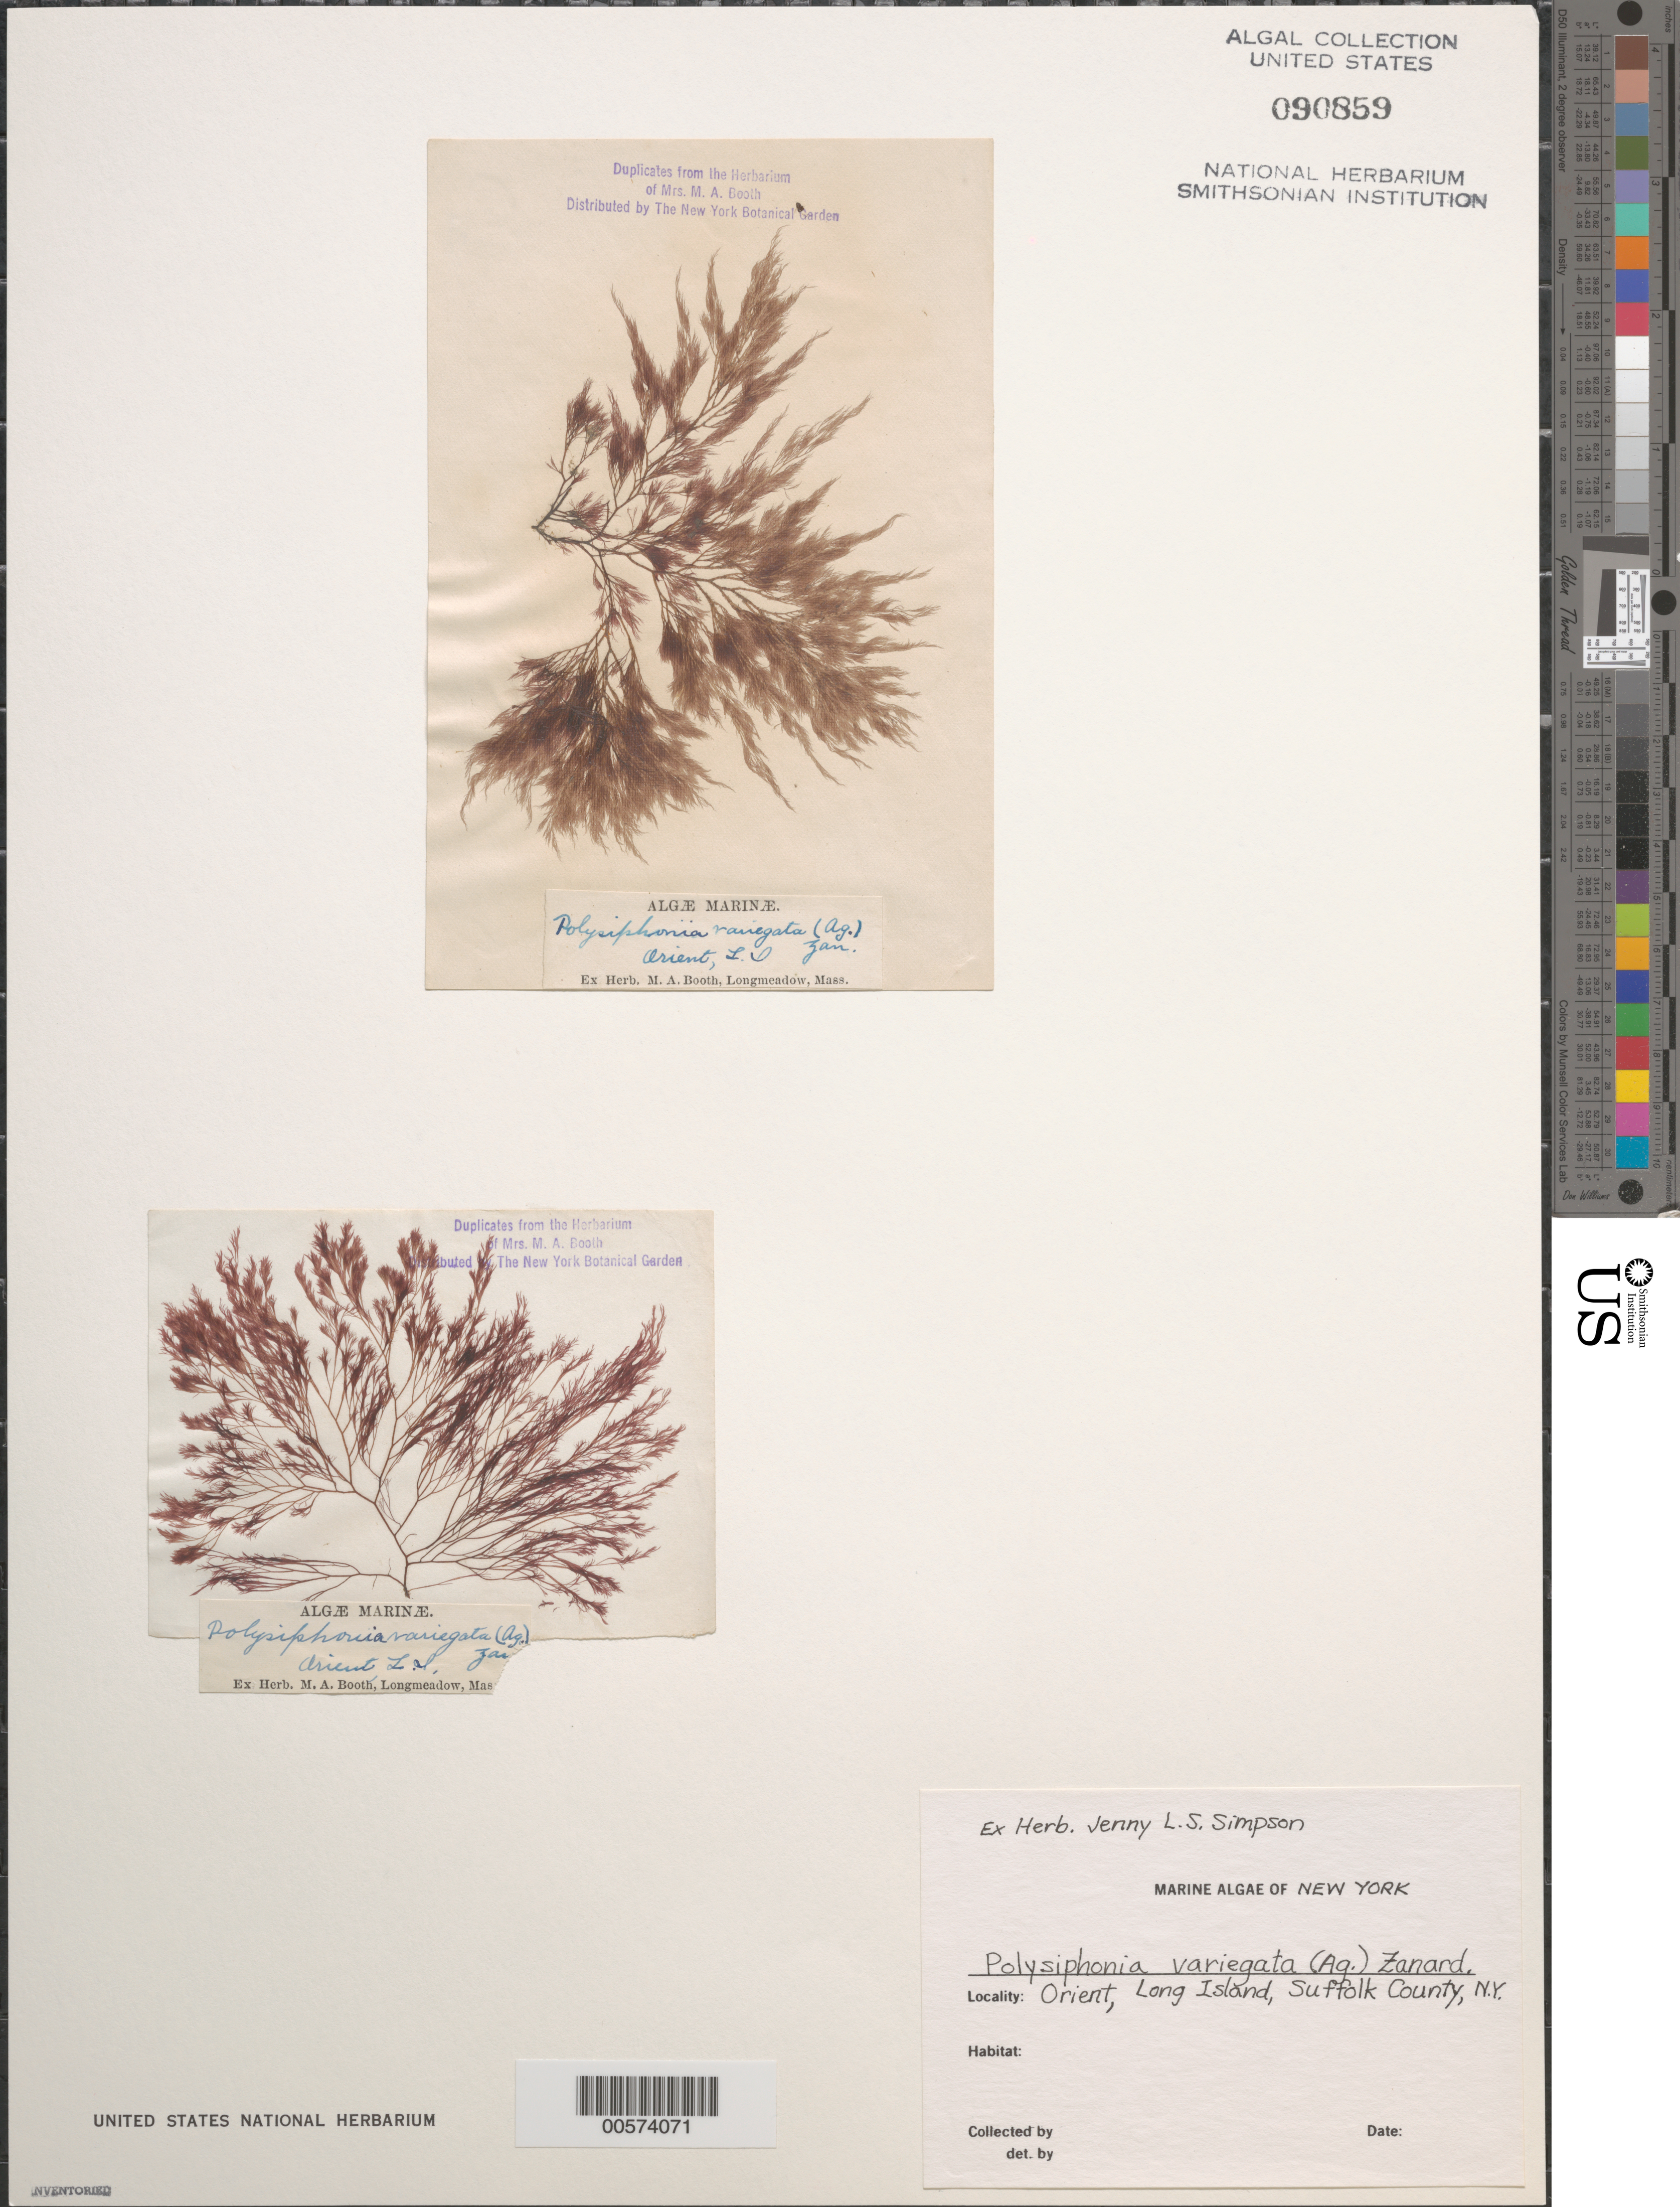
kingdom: Plantae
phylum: Rhodophyta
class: Florideophyceae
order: Ceramiales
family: Rhodomelaceae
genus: Carradoriella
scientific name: Carradoriella denudata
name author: (Dillwyn) Savoie & G.W. Saunders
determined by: Algae name updating Project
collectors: M. Booth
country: United States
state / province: New York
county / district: Suffolk County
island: Long Island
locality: Orient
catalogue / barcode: US 90859